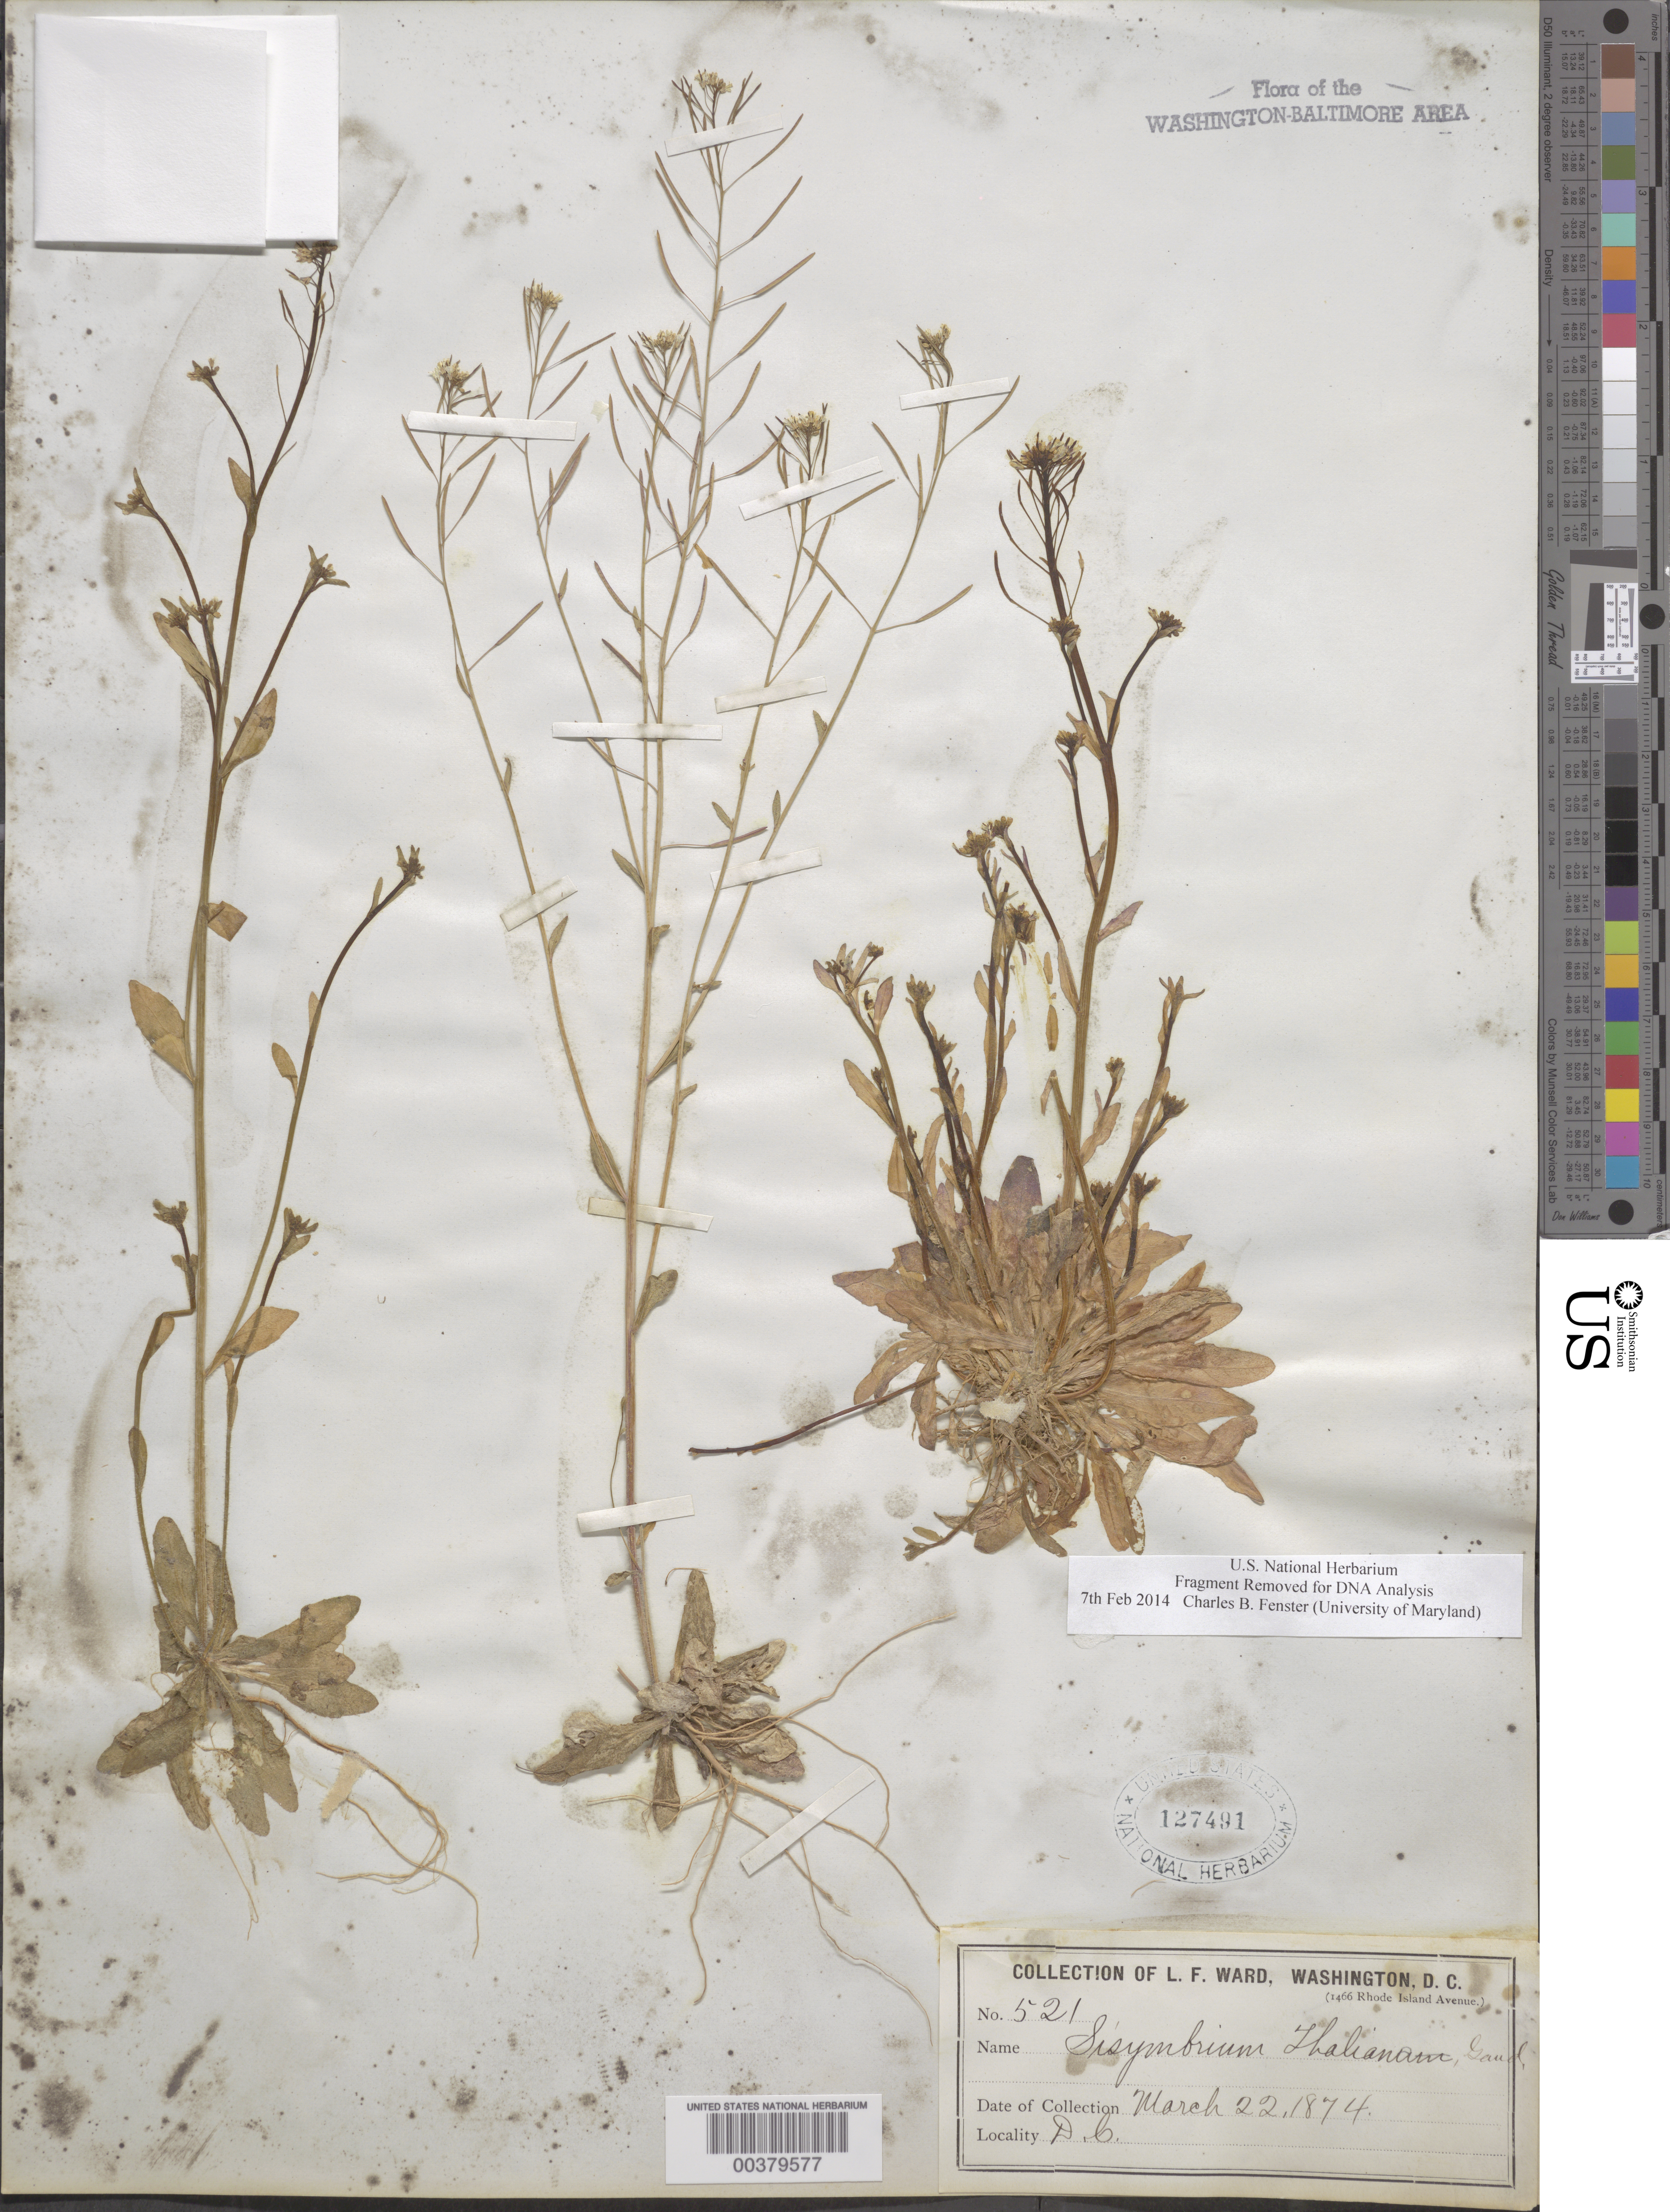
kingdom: Plantae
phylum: Tracheophyta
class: Magnoliopsida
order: Brassicales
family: Brassicaceae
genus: Arabidopsis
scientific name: Arabidopsis thaliana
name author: (L.) Heynh.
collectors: L. F. Ward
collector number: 521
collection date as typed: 22 Mar 1874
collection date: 1874-03-22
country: United States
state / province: District of Columbia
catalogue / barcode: US 127491